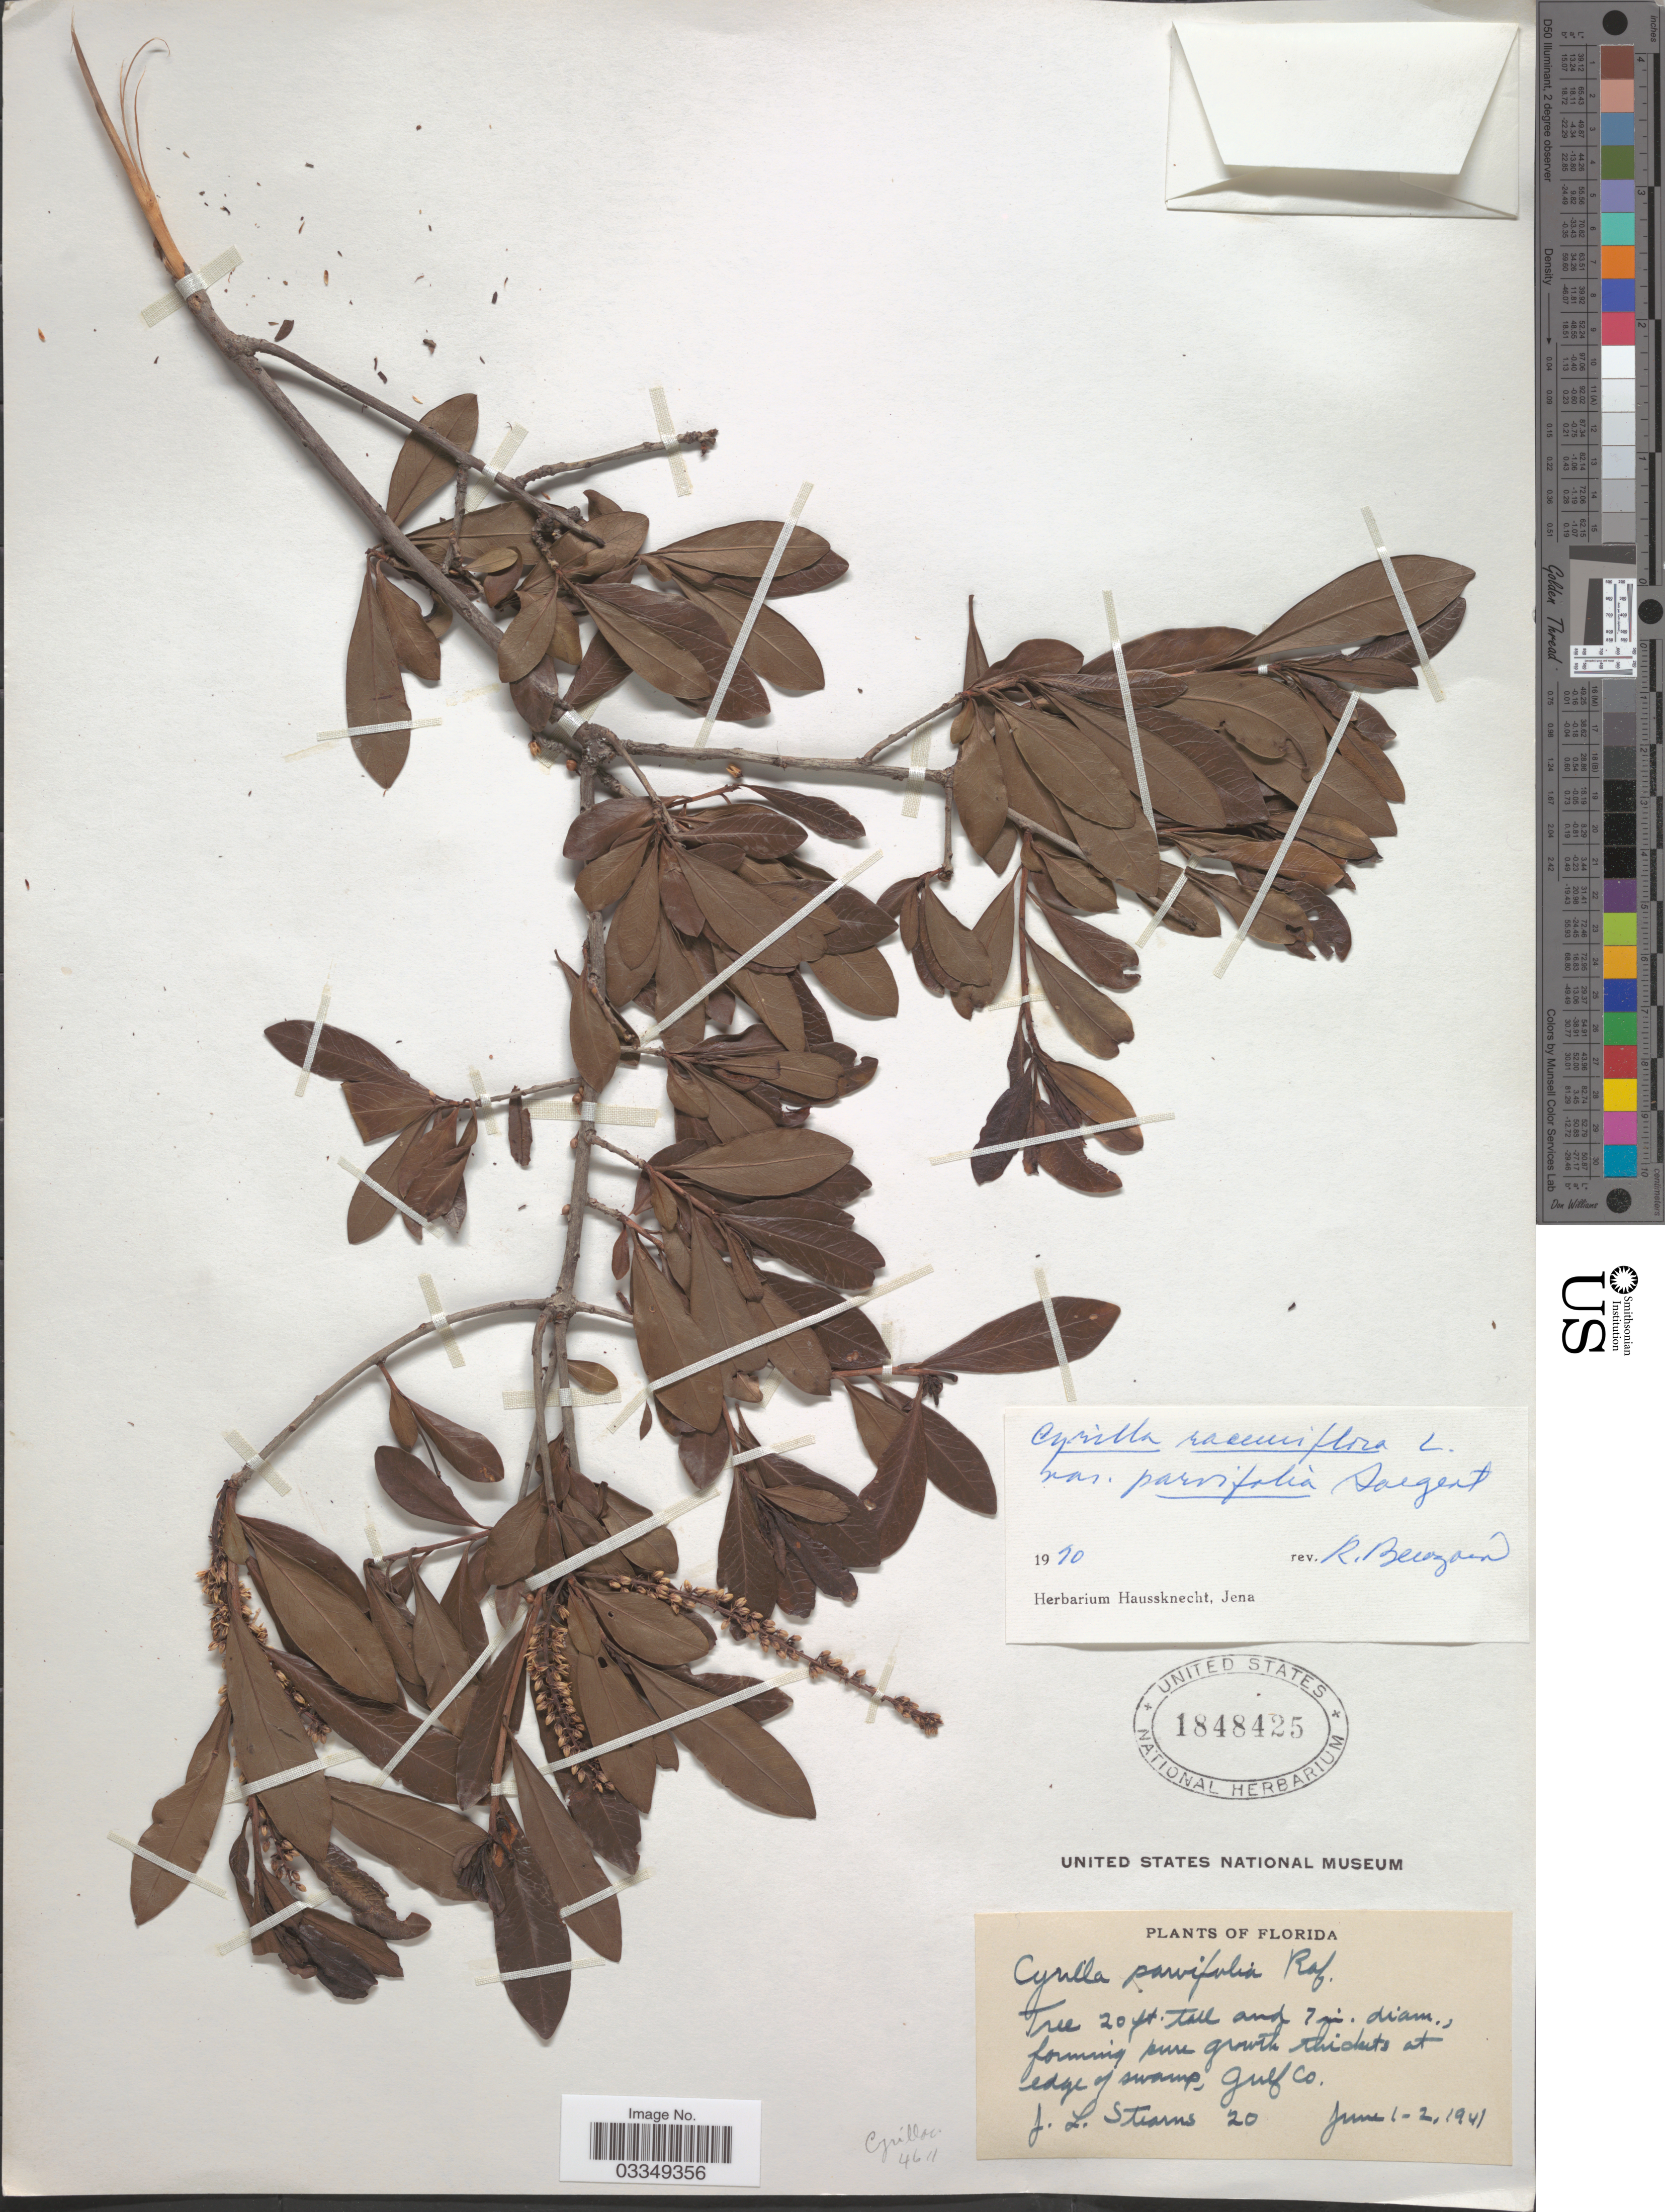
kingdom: Plantae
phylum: Tracheophyta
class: Magnoliopsida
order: Ericales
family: Cyrillaceae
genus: Cyrilla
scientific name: Cyrilla racemiflora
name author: L.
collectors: J. Stearns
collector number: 20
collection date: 1941-06-01/1941-06-02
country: United States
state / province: Florida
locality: Forming pure growth thickets at edge of swamp, Gulf Co.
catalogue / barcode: US 1848425